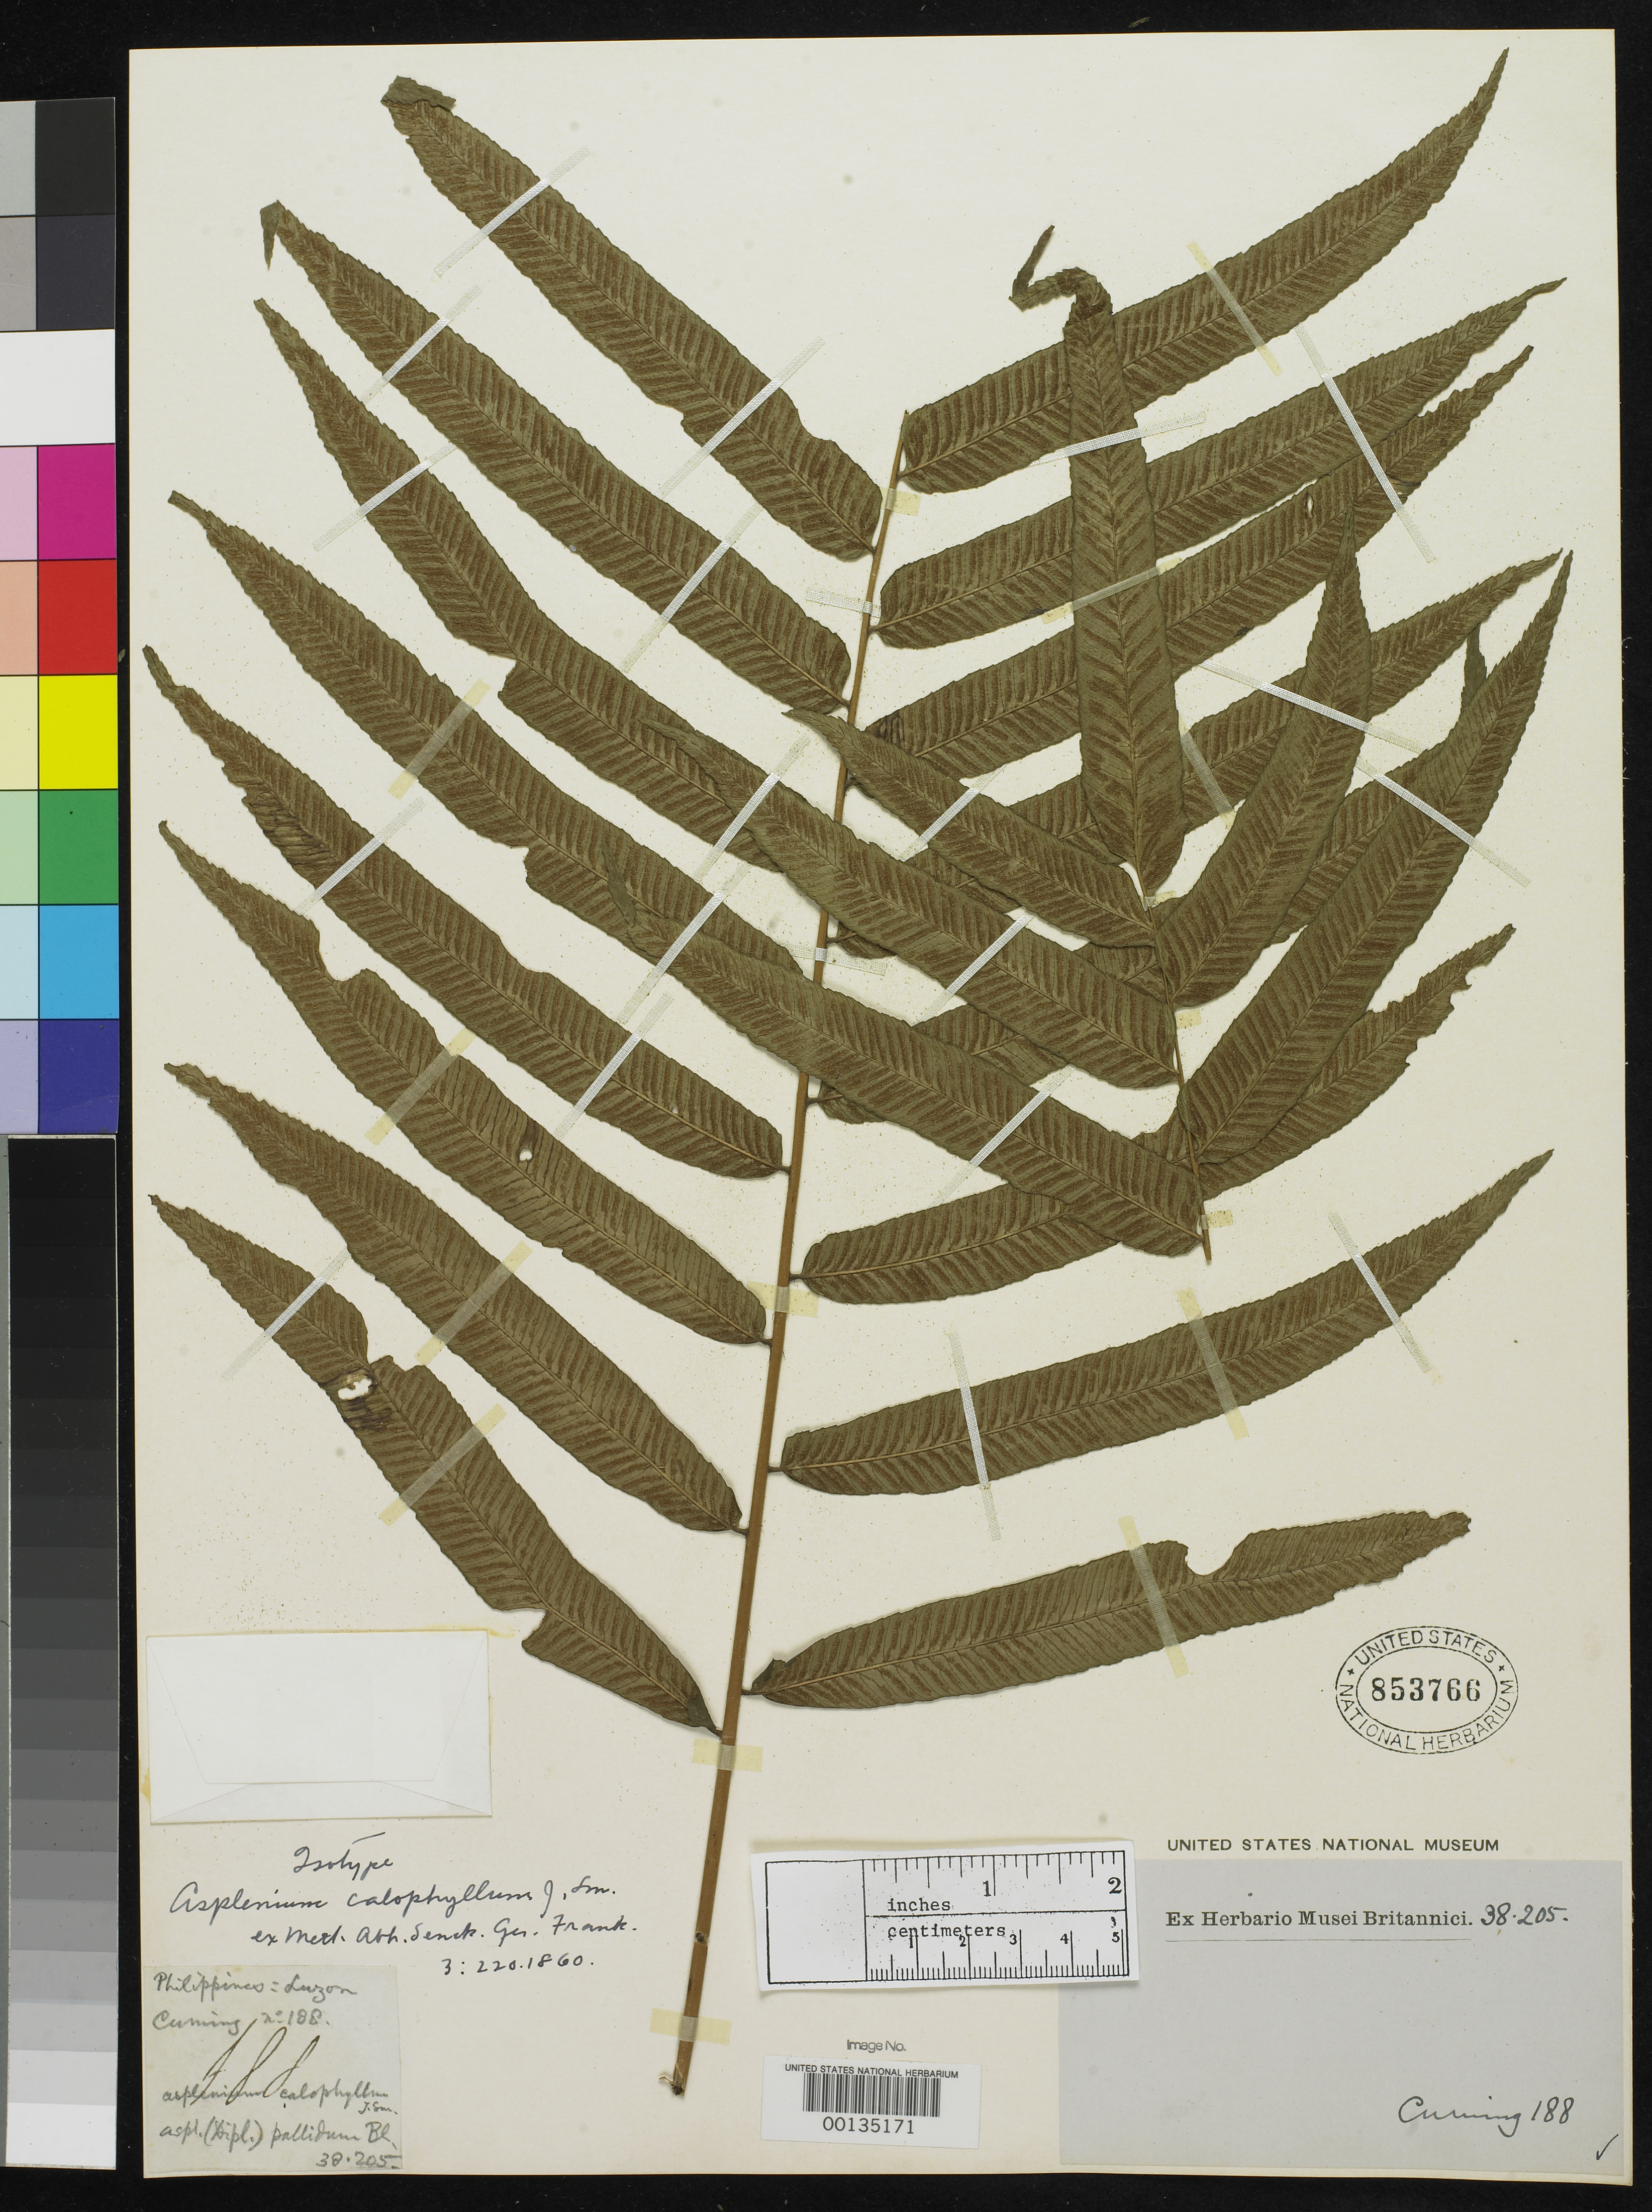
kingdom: Plantae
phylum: Tracheophyta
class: Polypodiopsida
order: Polypodiales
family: Aspleniaceae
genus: Asplenium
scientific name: Asplenium calophyllum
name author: J. Sm.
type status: Type Collection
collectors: H. Cuming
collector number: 188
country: Philippines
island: Luzon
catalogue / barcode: US 853766